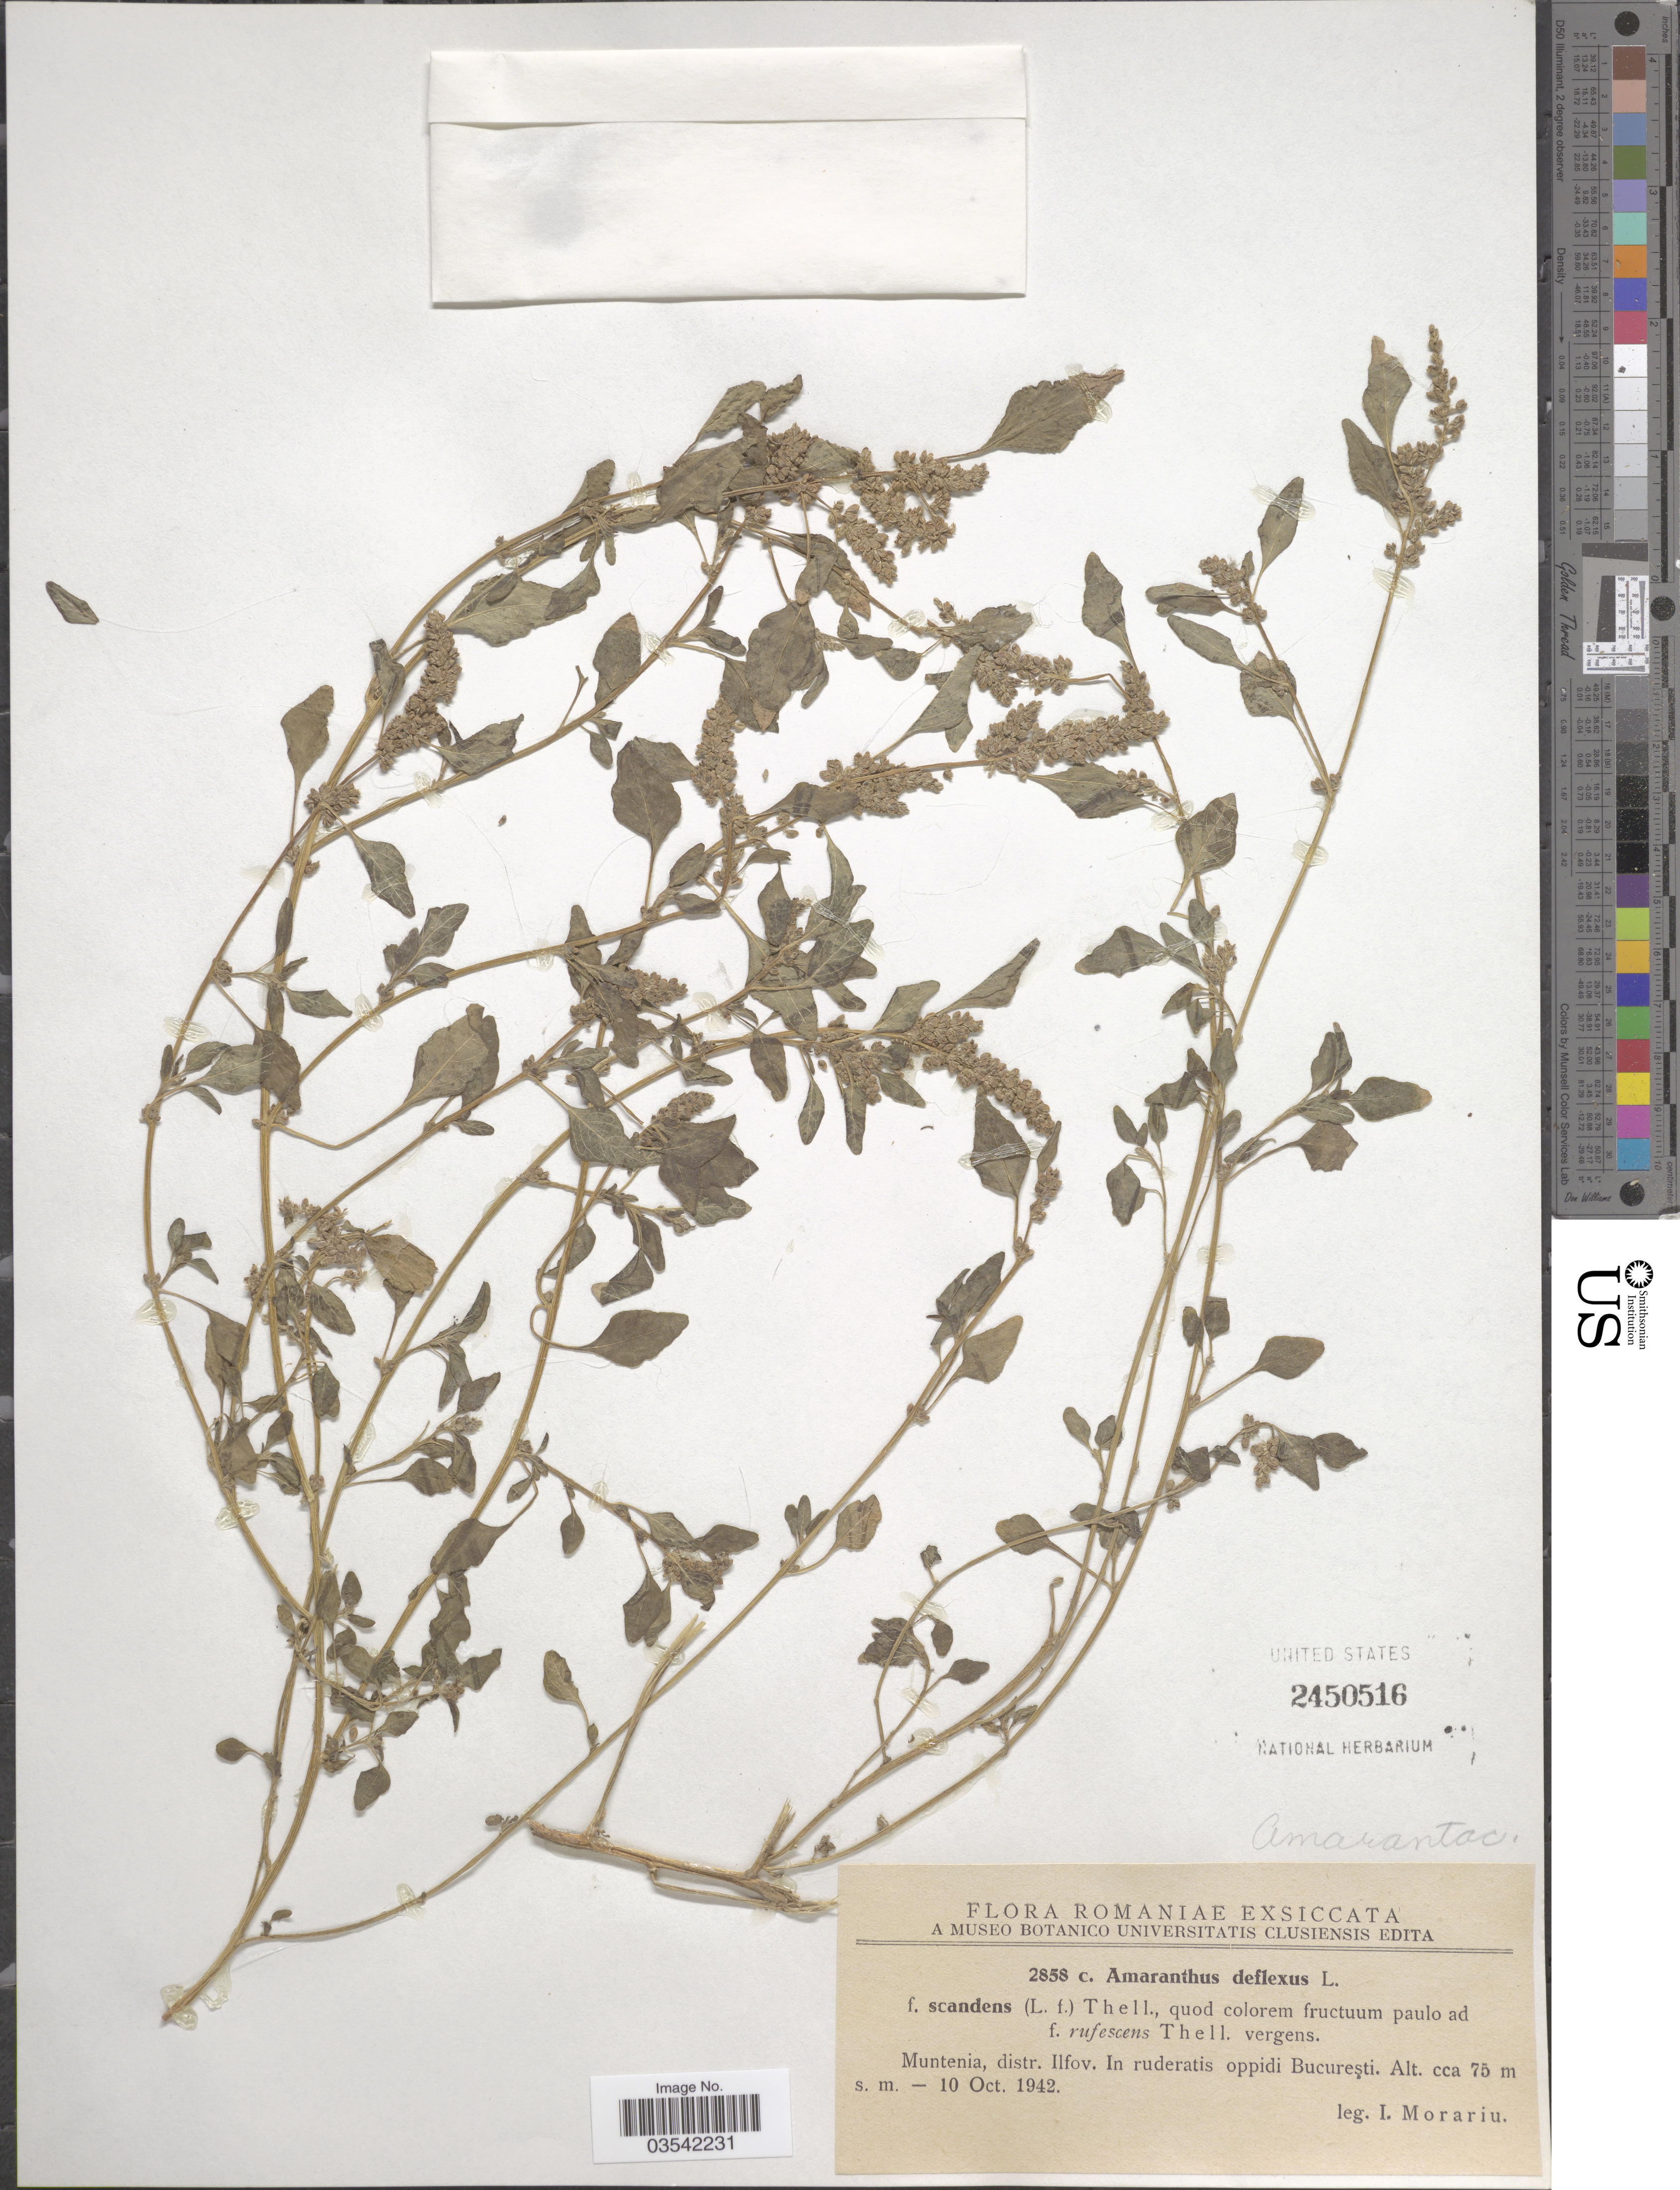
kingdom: Plantae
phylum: Tracheophyta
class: Magnoliopsida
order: Caryophyllales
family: Amaranthaceae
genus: Amaranthus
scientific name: Amaranthus deflexus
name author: L.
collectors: I. Morariu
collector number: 2858c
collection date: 1942-10-10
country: Romania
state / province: Ilfov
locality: Muntenia, distr. Ilfov. In ruderatis oppidi Bucureşti.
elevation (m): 75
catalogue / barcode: US 2450516